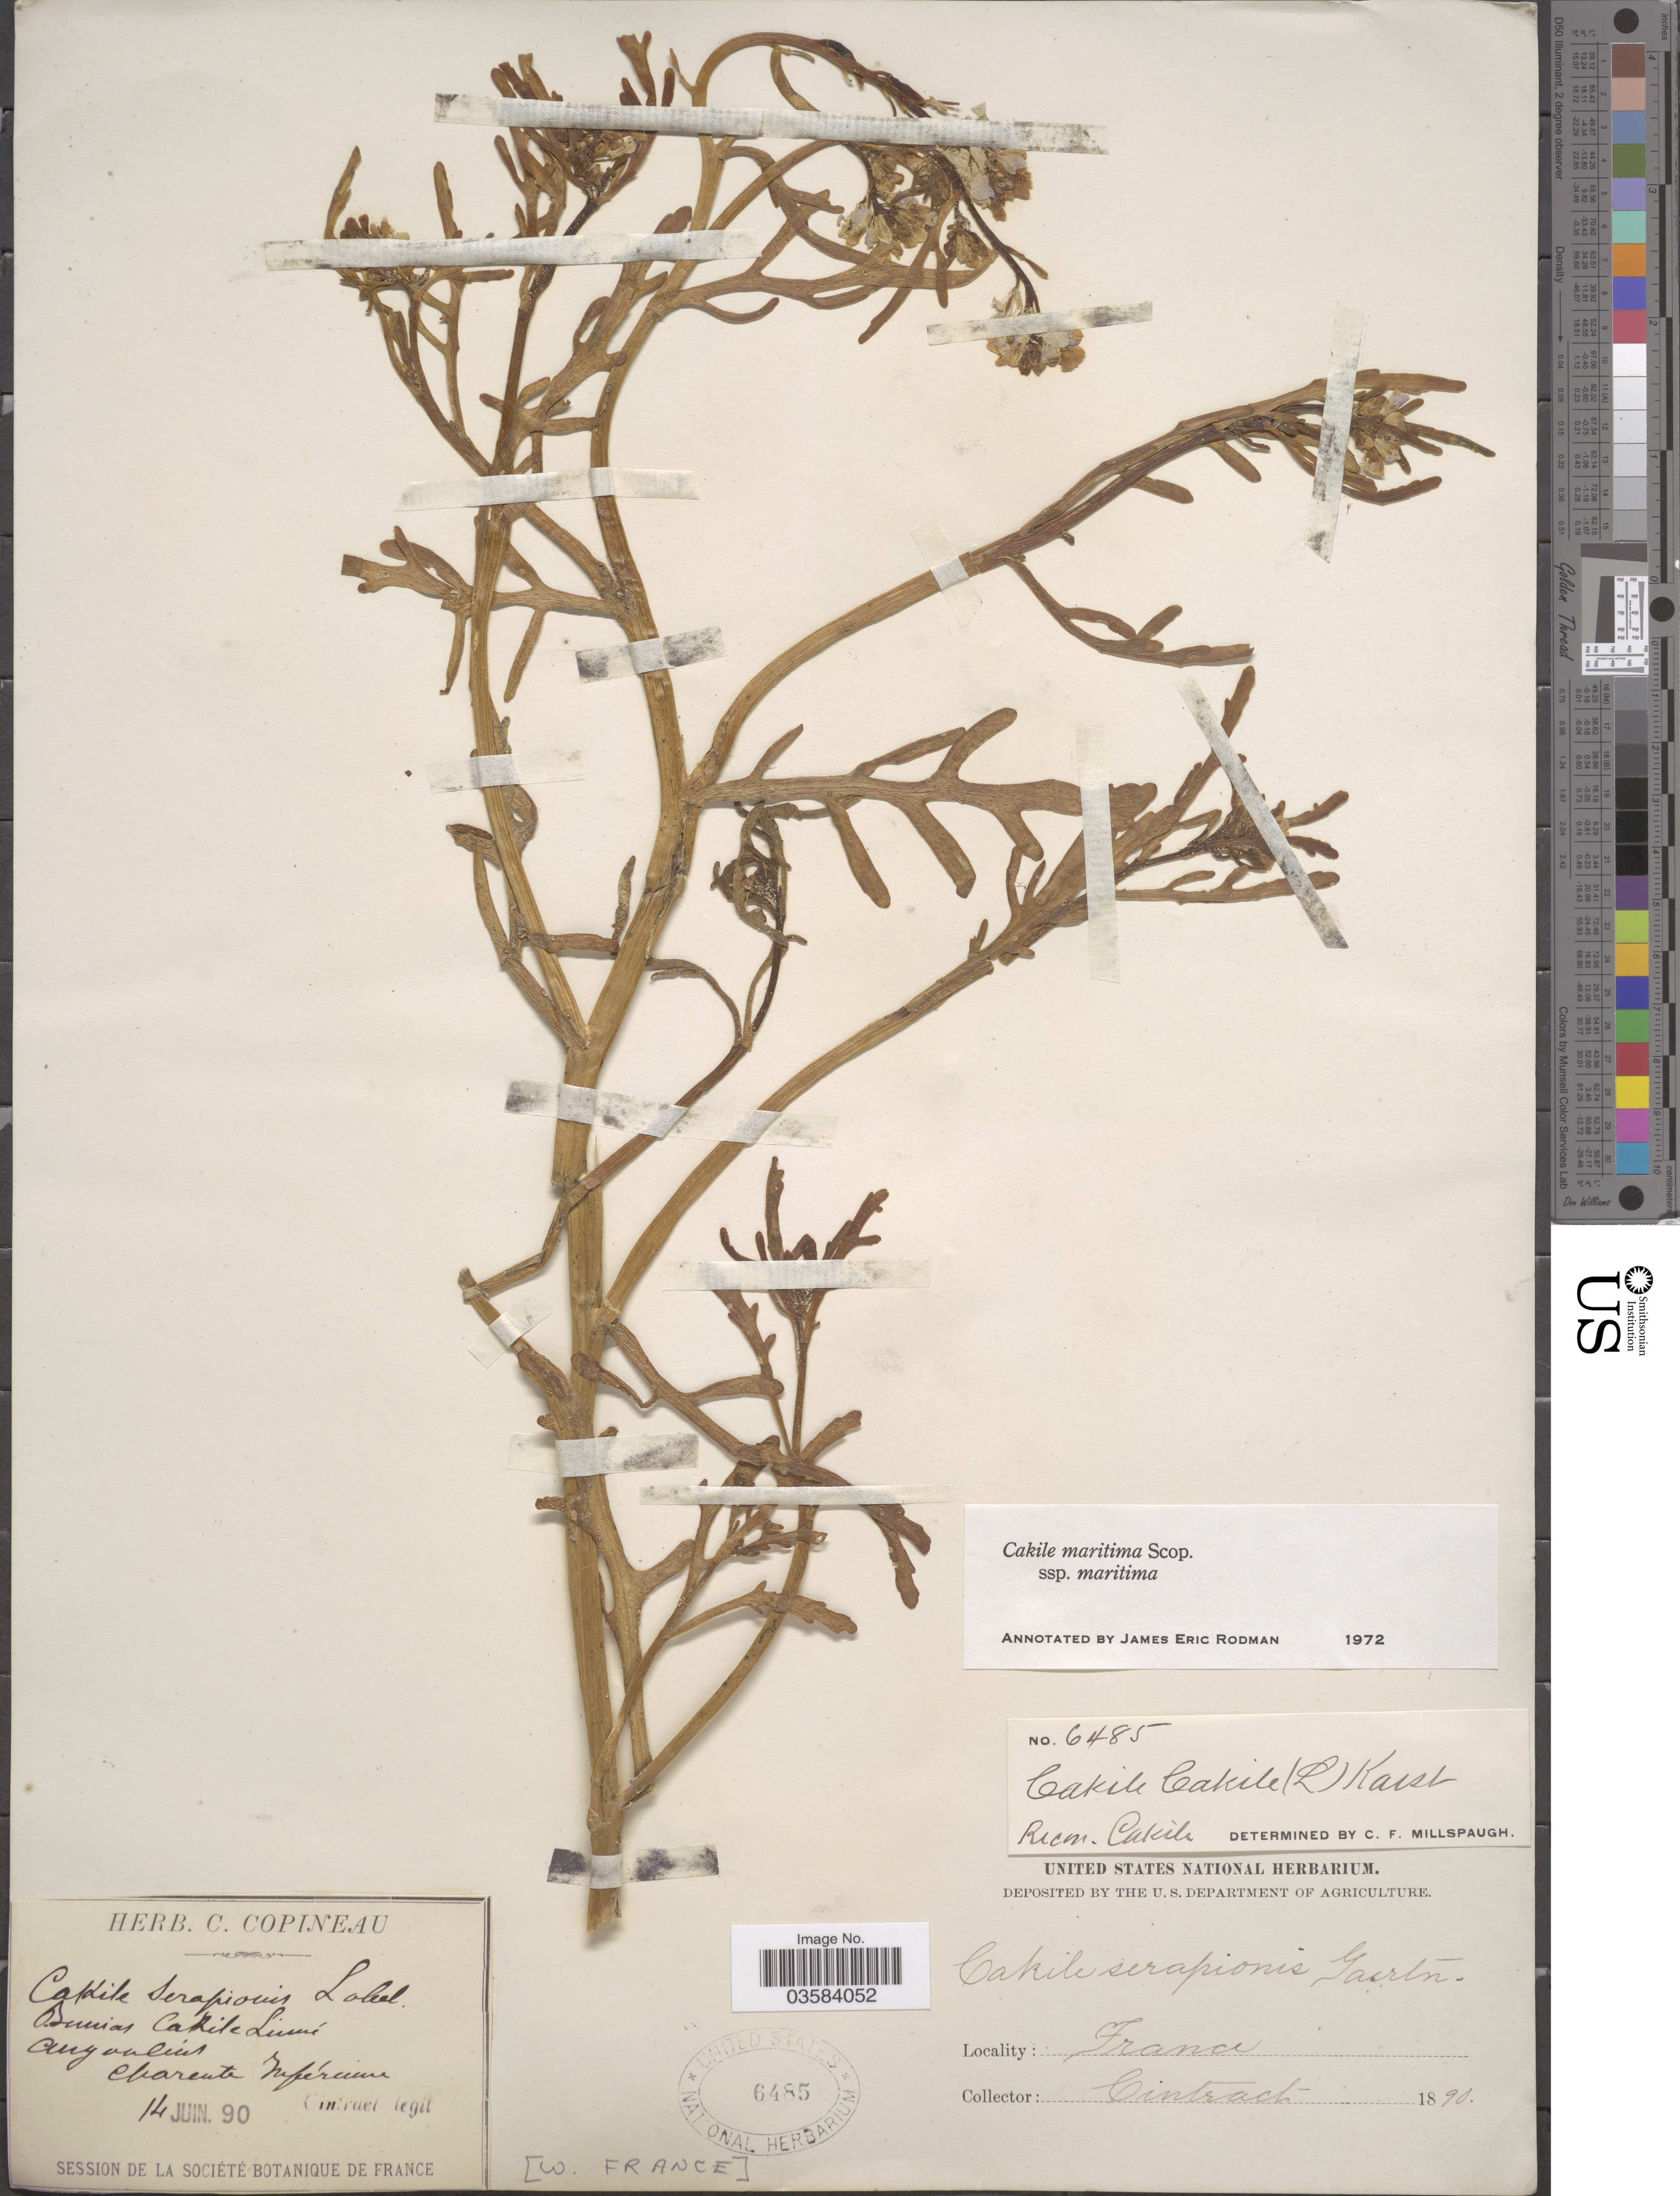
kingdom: Plantae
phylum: Tracheophyta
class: Magnoliopsida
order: Brassicales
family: Brassicaceae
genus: Cakile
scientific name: Cakile maritima subsp. maritima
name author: Scop.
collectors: Cintract, --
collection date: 1890-06-14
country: France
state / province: Nouvelle-Aquitaine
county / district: Charente-Maritime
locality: Charente Inférieur. [W. France].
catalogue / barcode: US 6485